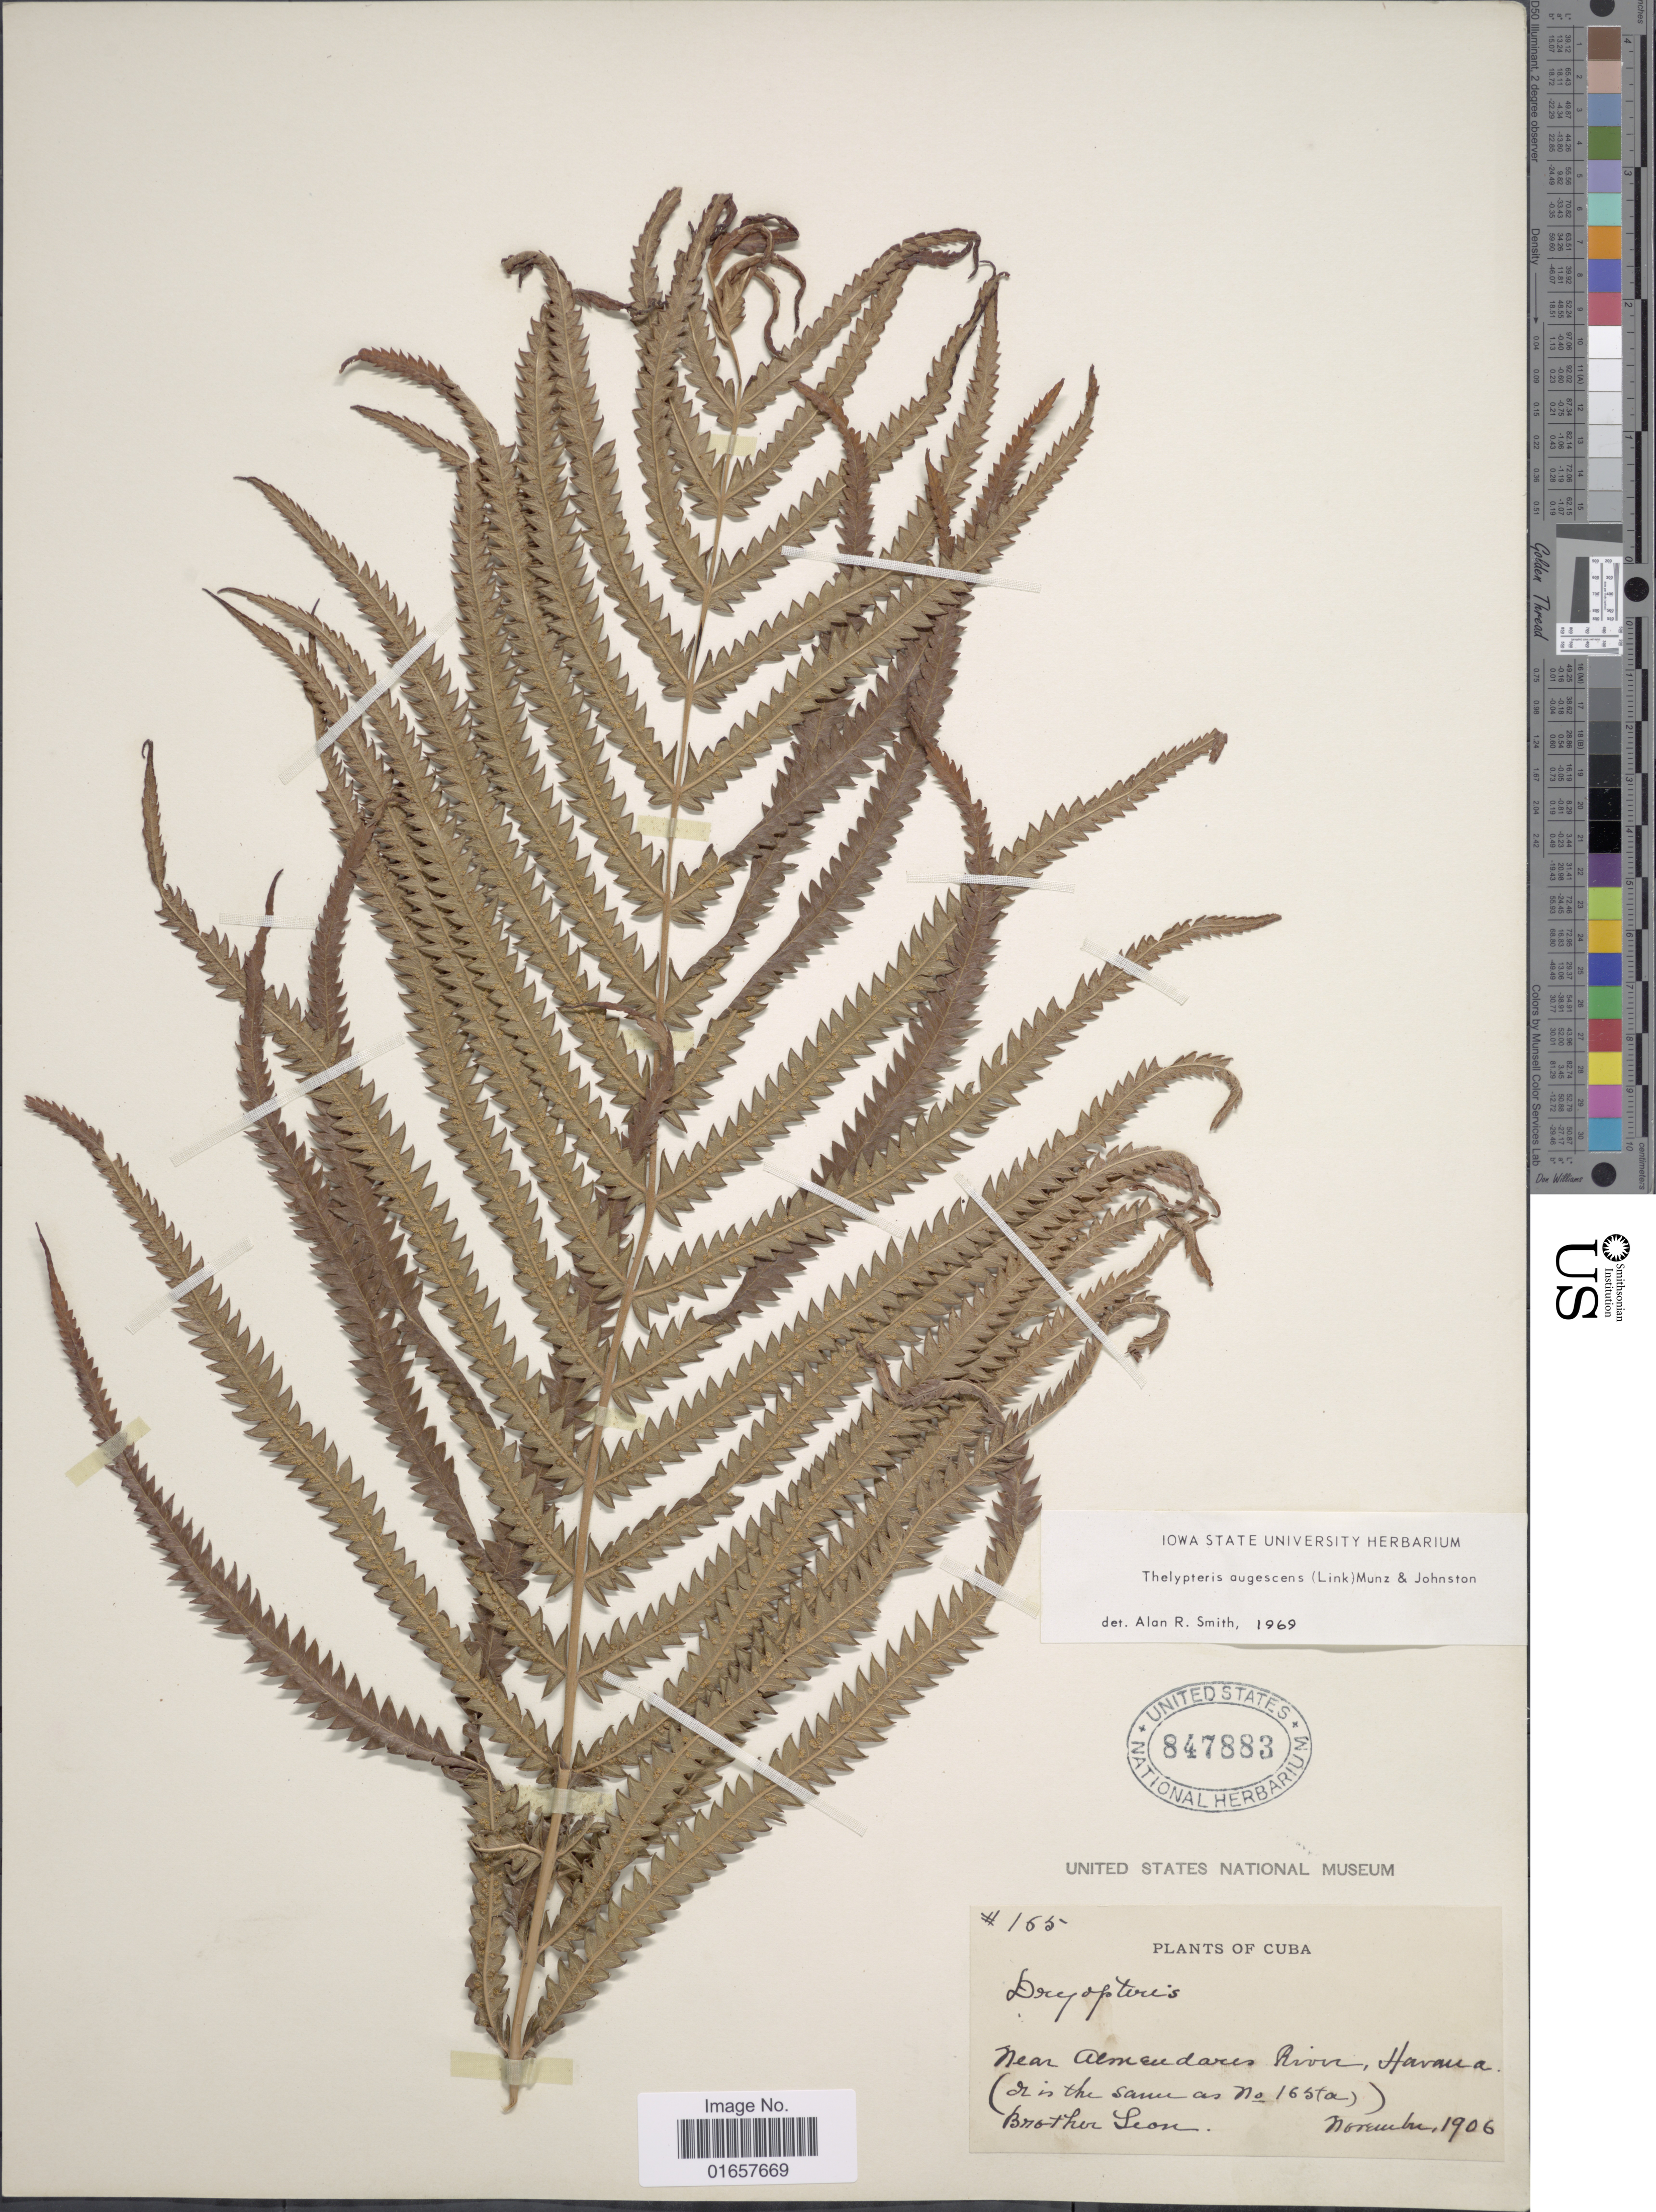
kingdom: Plantae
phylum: Tracheophyta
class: Polypodiopsida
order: Polypodiales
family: Thelypteridaceae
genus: Christella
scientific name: Christella augescens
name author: (Link) Pic. Serm.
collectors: Bro. León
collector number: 165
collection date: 1906-11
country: Cuba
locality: Cuba, near Almendares River, Havana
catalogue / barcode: US 847883